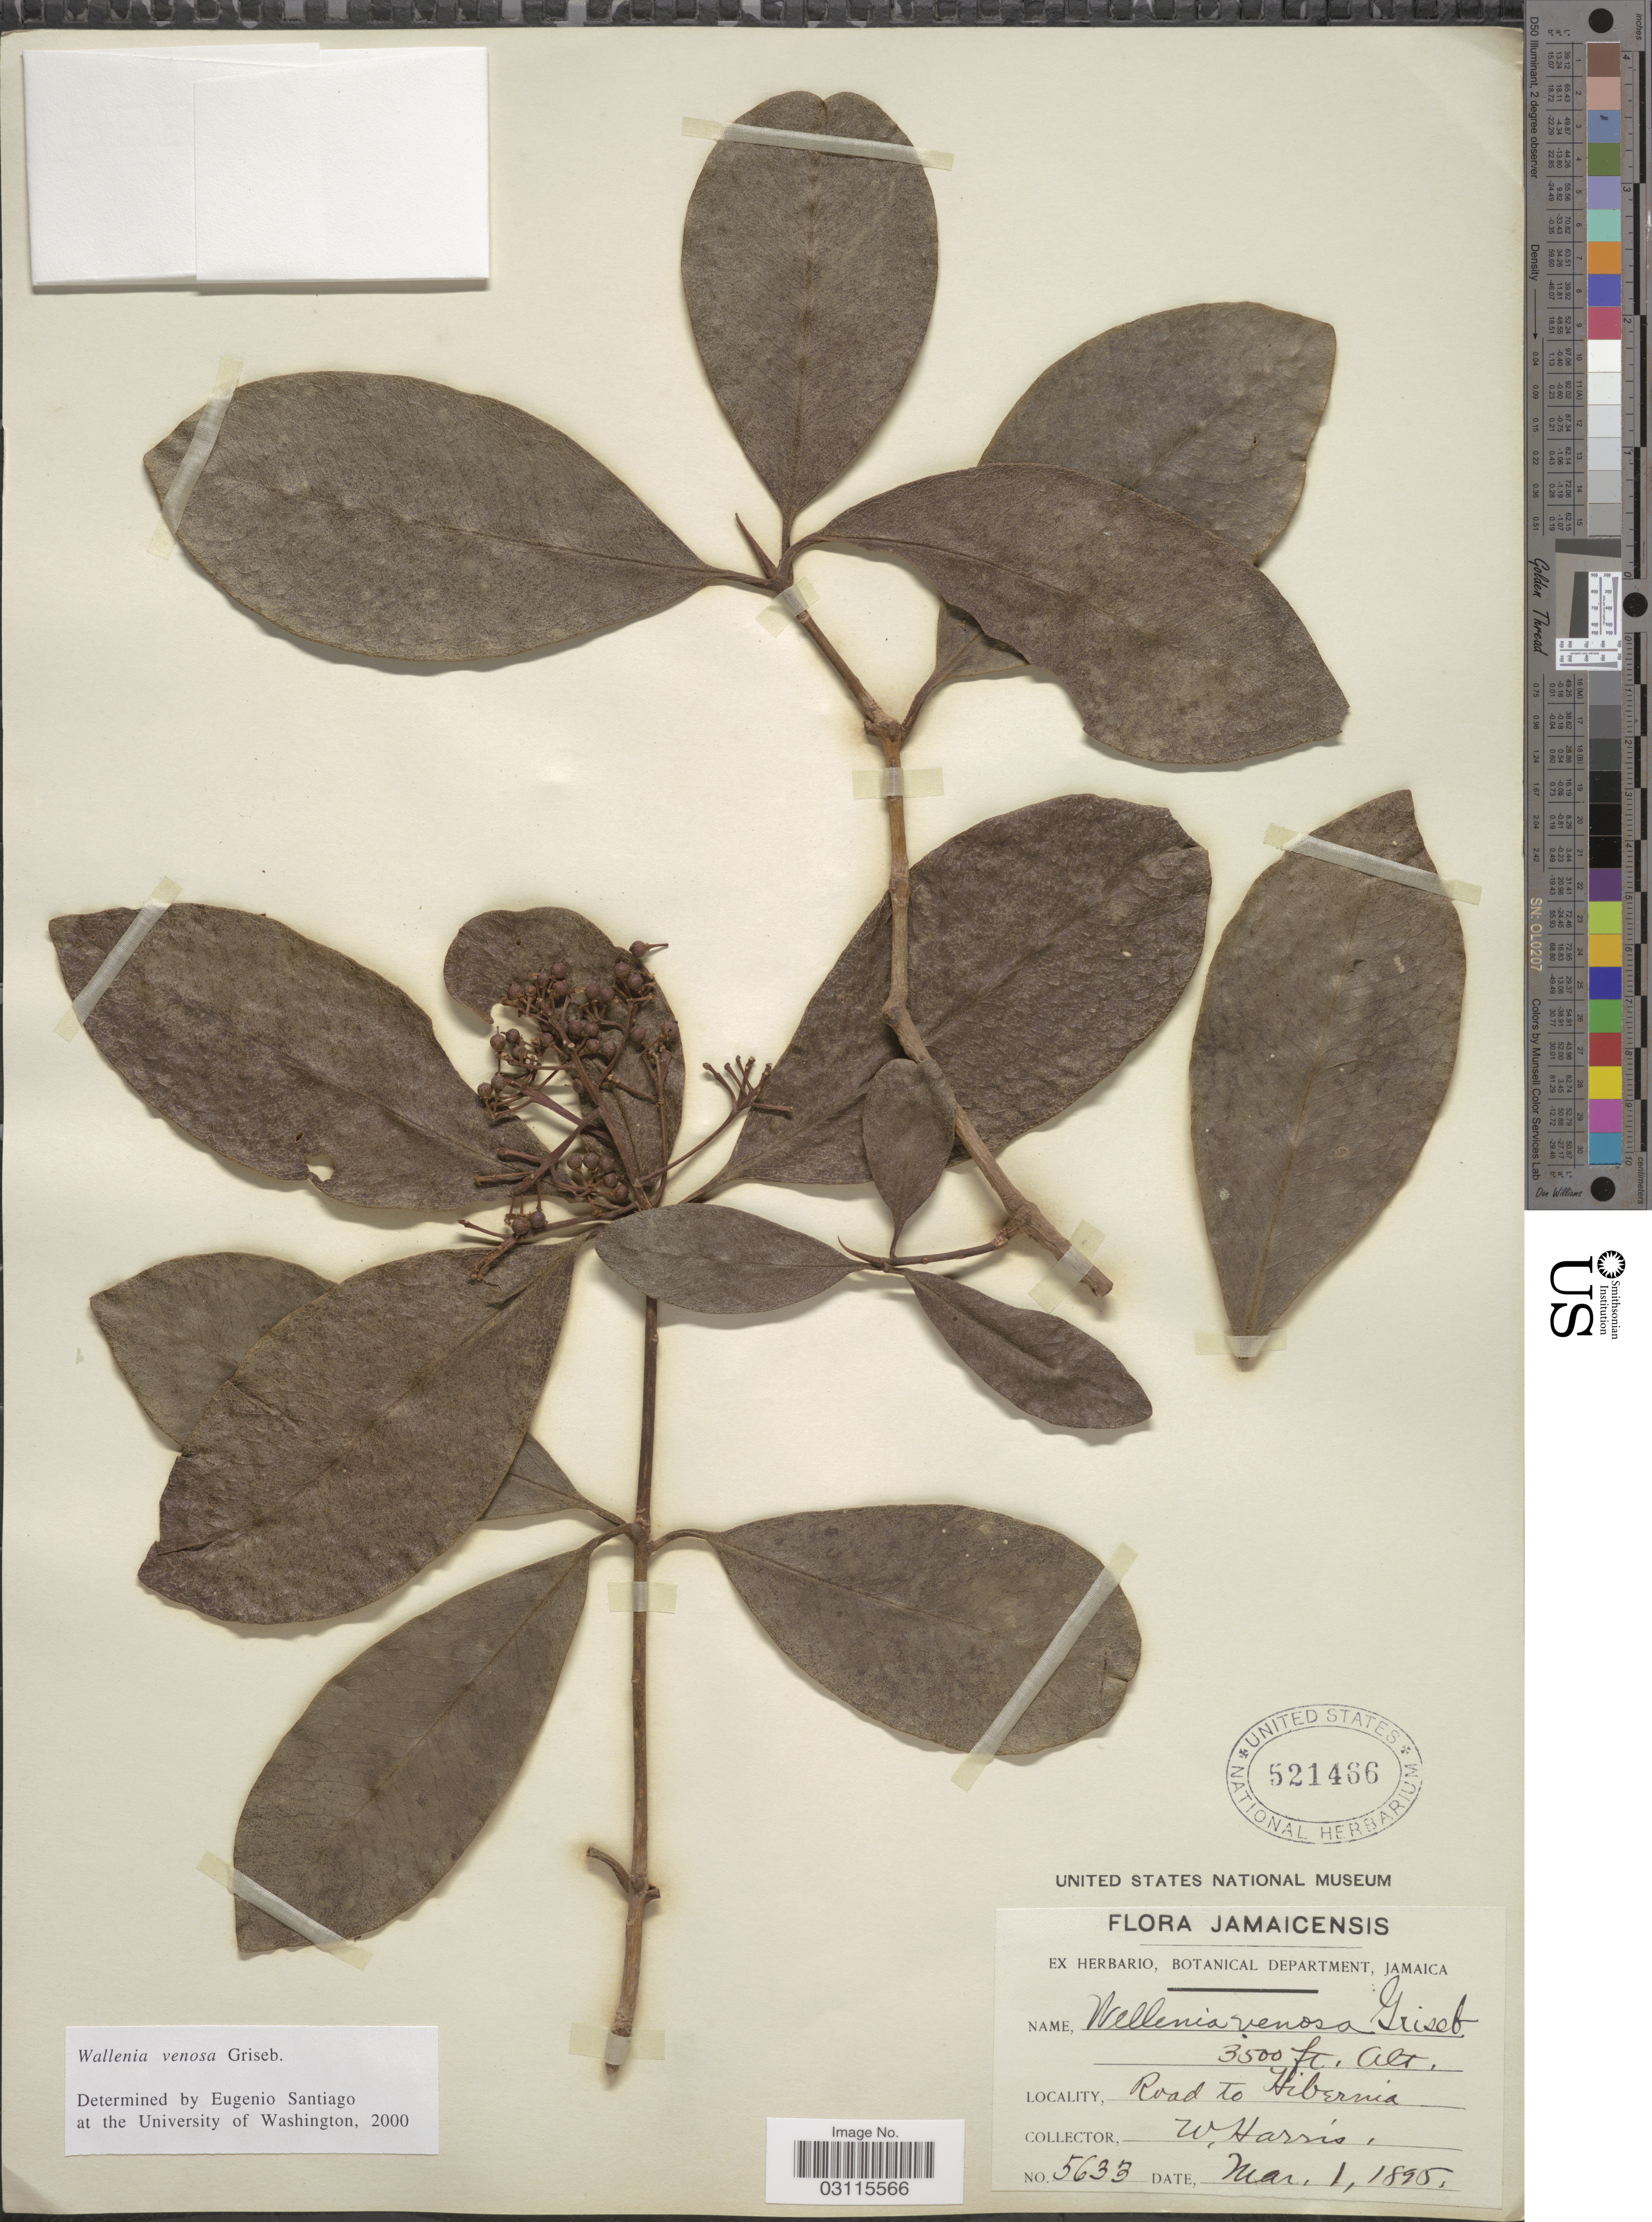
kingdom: Plantae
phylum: Tracheophyta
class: Magnoliopsida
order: Ericales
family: Primulaceae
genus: Wallenia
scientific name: Wallenia venosa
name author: Griseb.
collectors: W. Harris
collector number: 5633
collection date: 1895-03-01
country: Jamaica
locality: Road to Hibernia.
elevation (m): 1067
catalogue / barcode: US 521466